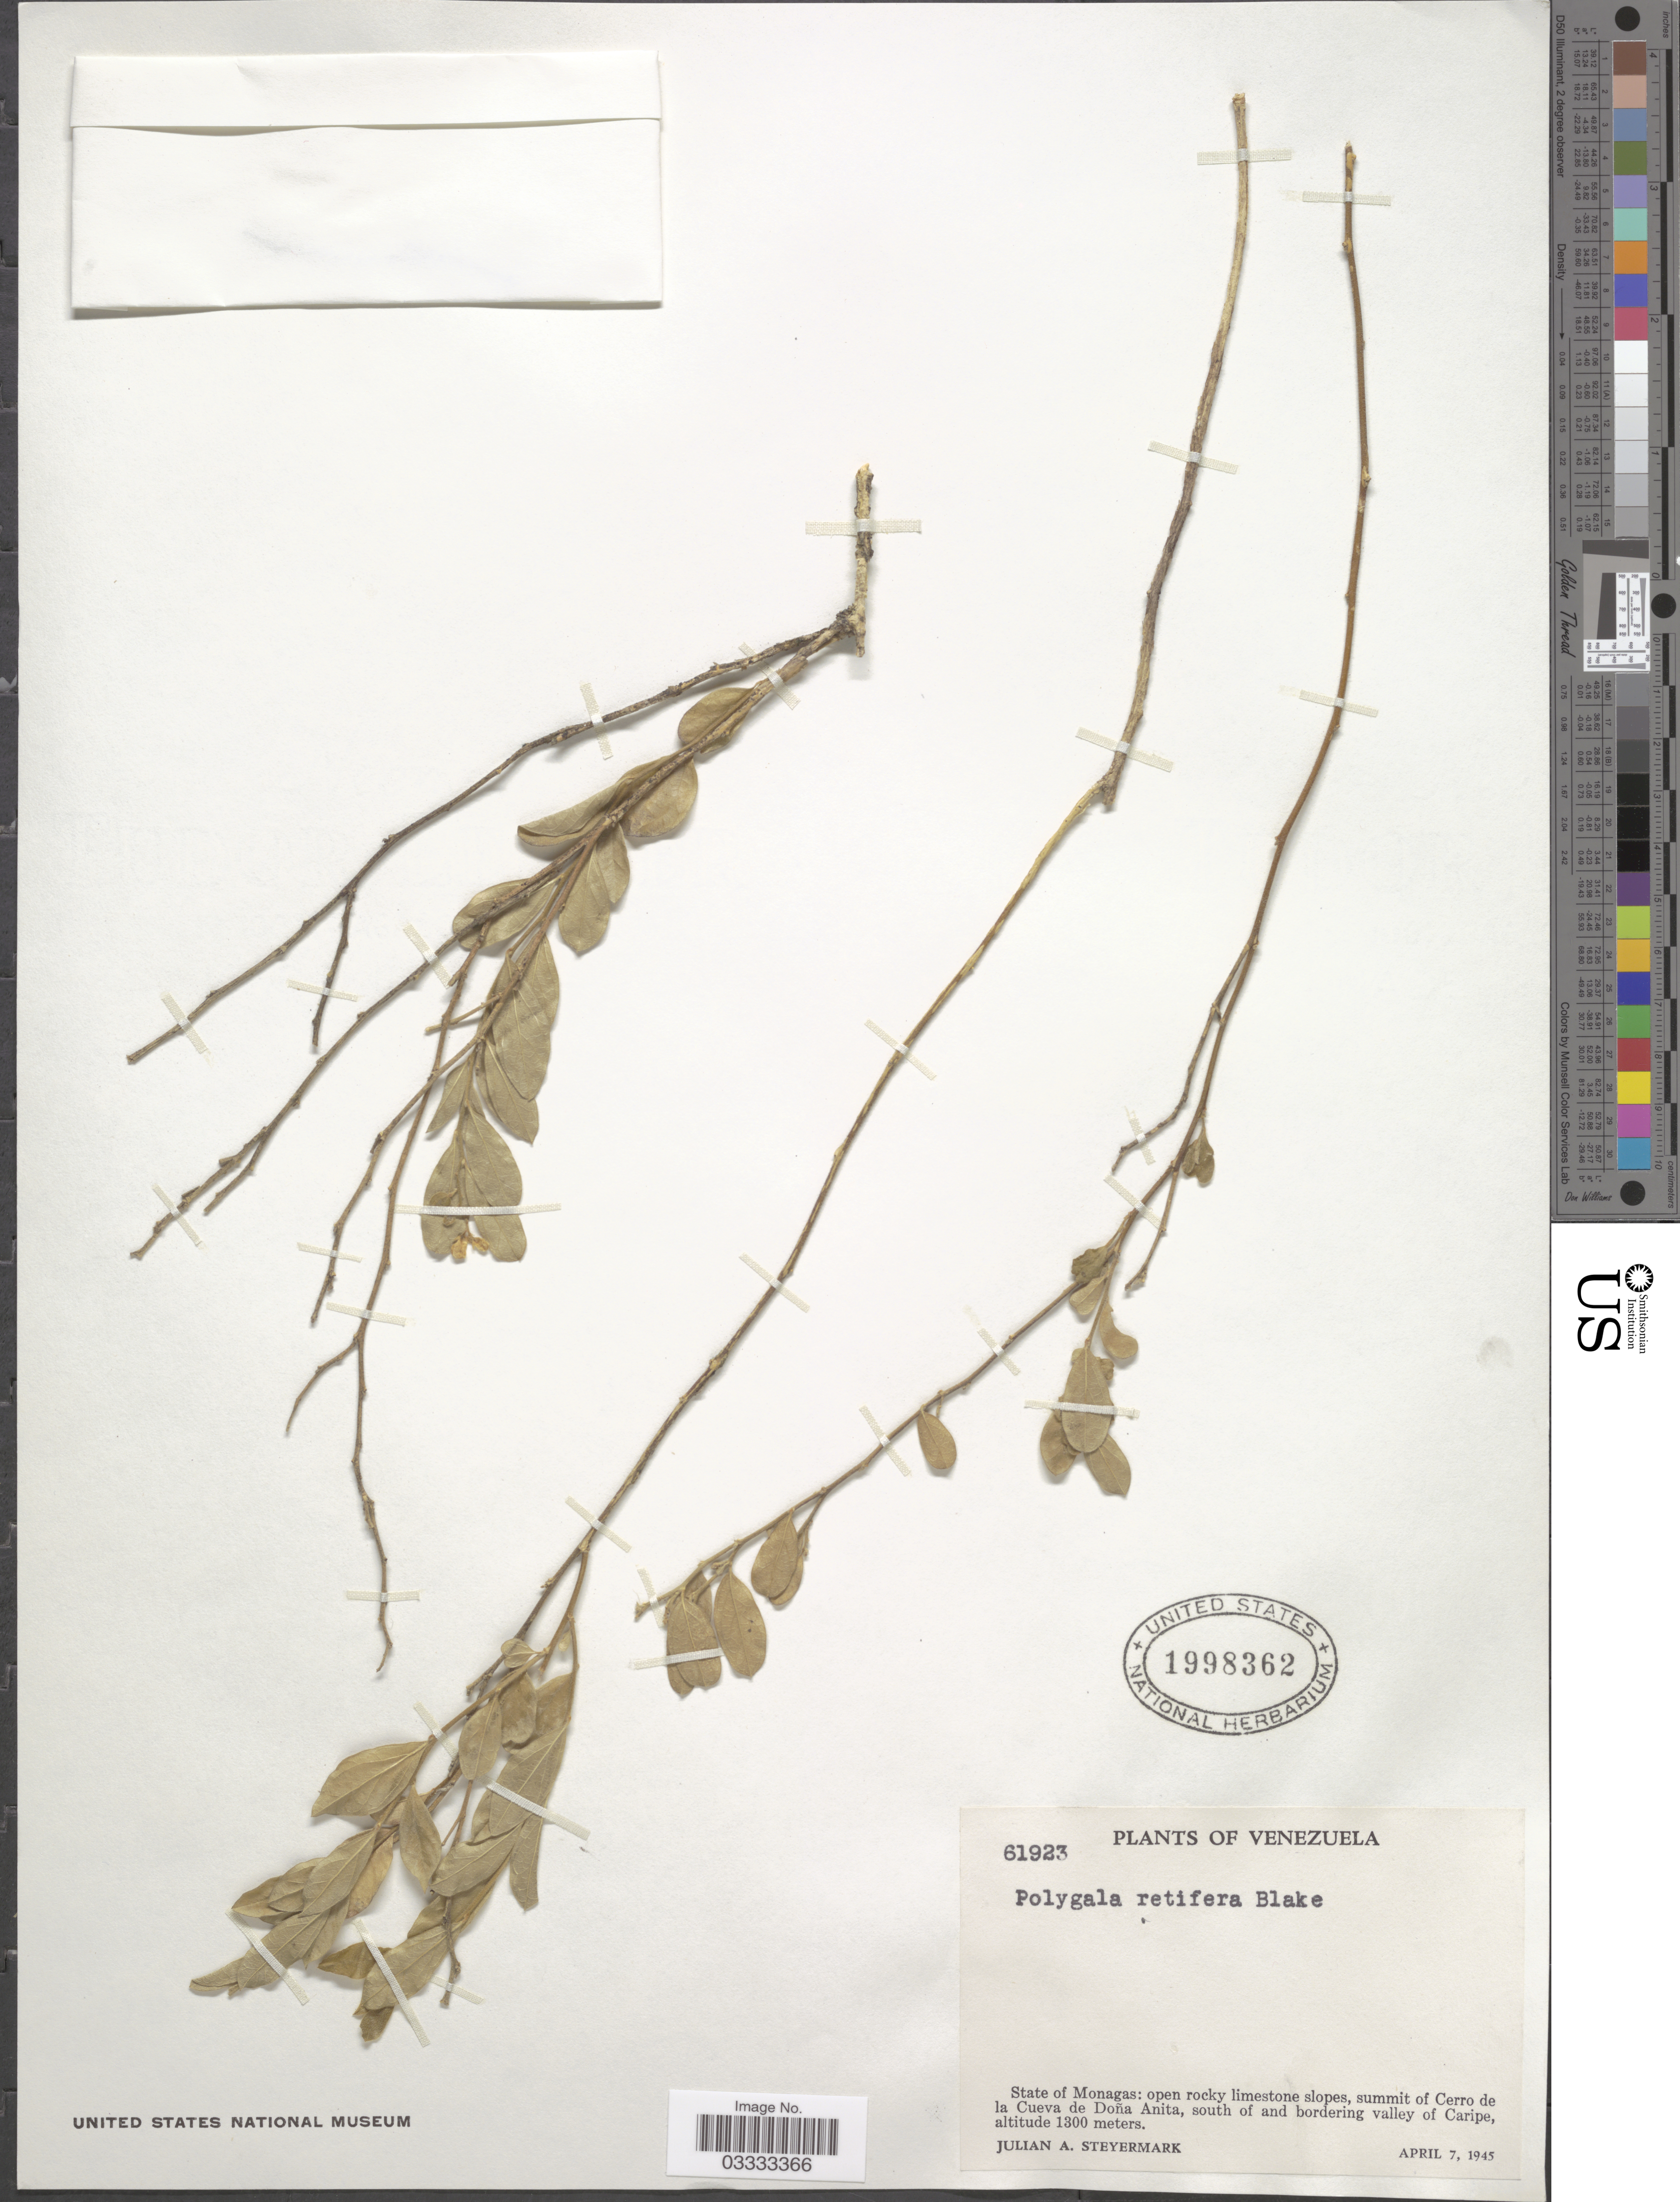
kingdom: Plantae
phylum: Tracheophyta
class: Magnoliopsida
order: Fabales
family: Polygalaceae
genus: Hebecarpa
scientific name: Hebecarpa caracasana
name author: (Kunth) J.R. Abbott & J.F.B. Pastore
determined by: Strong, Mark T., (BOT), Smithsonian Institution - National Museum of Natural History (UNITED STATES)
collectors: J. Steyermark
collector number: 61923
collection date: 1945-04-07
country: Venezuela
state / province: Monagas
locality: Open rocky limestone slopes, summit of Cerro de la Cueva de Doña Anita, south of and bordering valley of Caripe.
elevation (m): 1300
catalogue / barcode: US 1998362